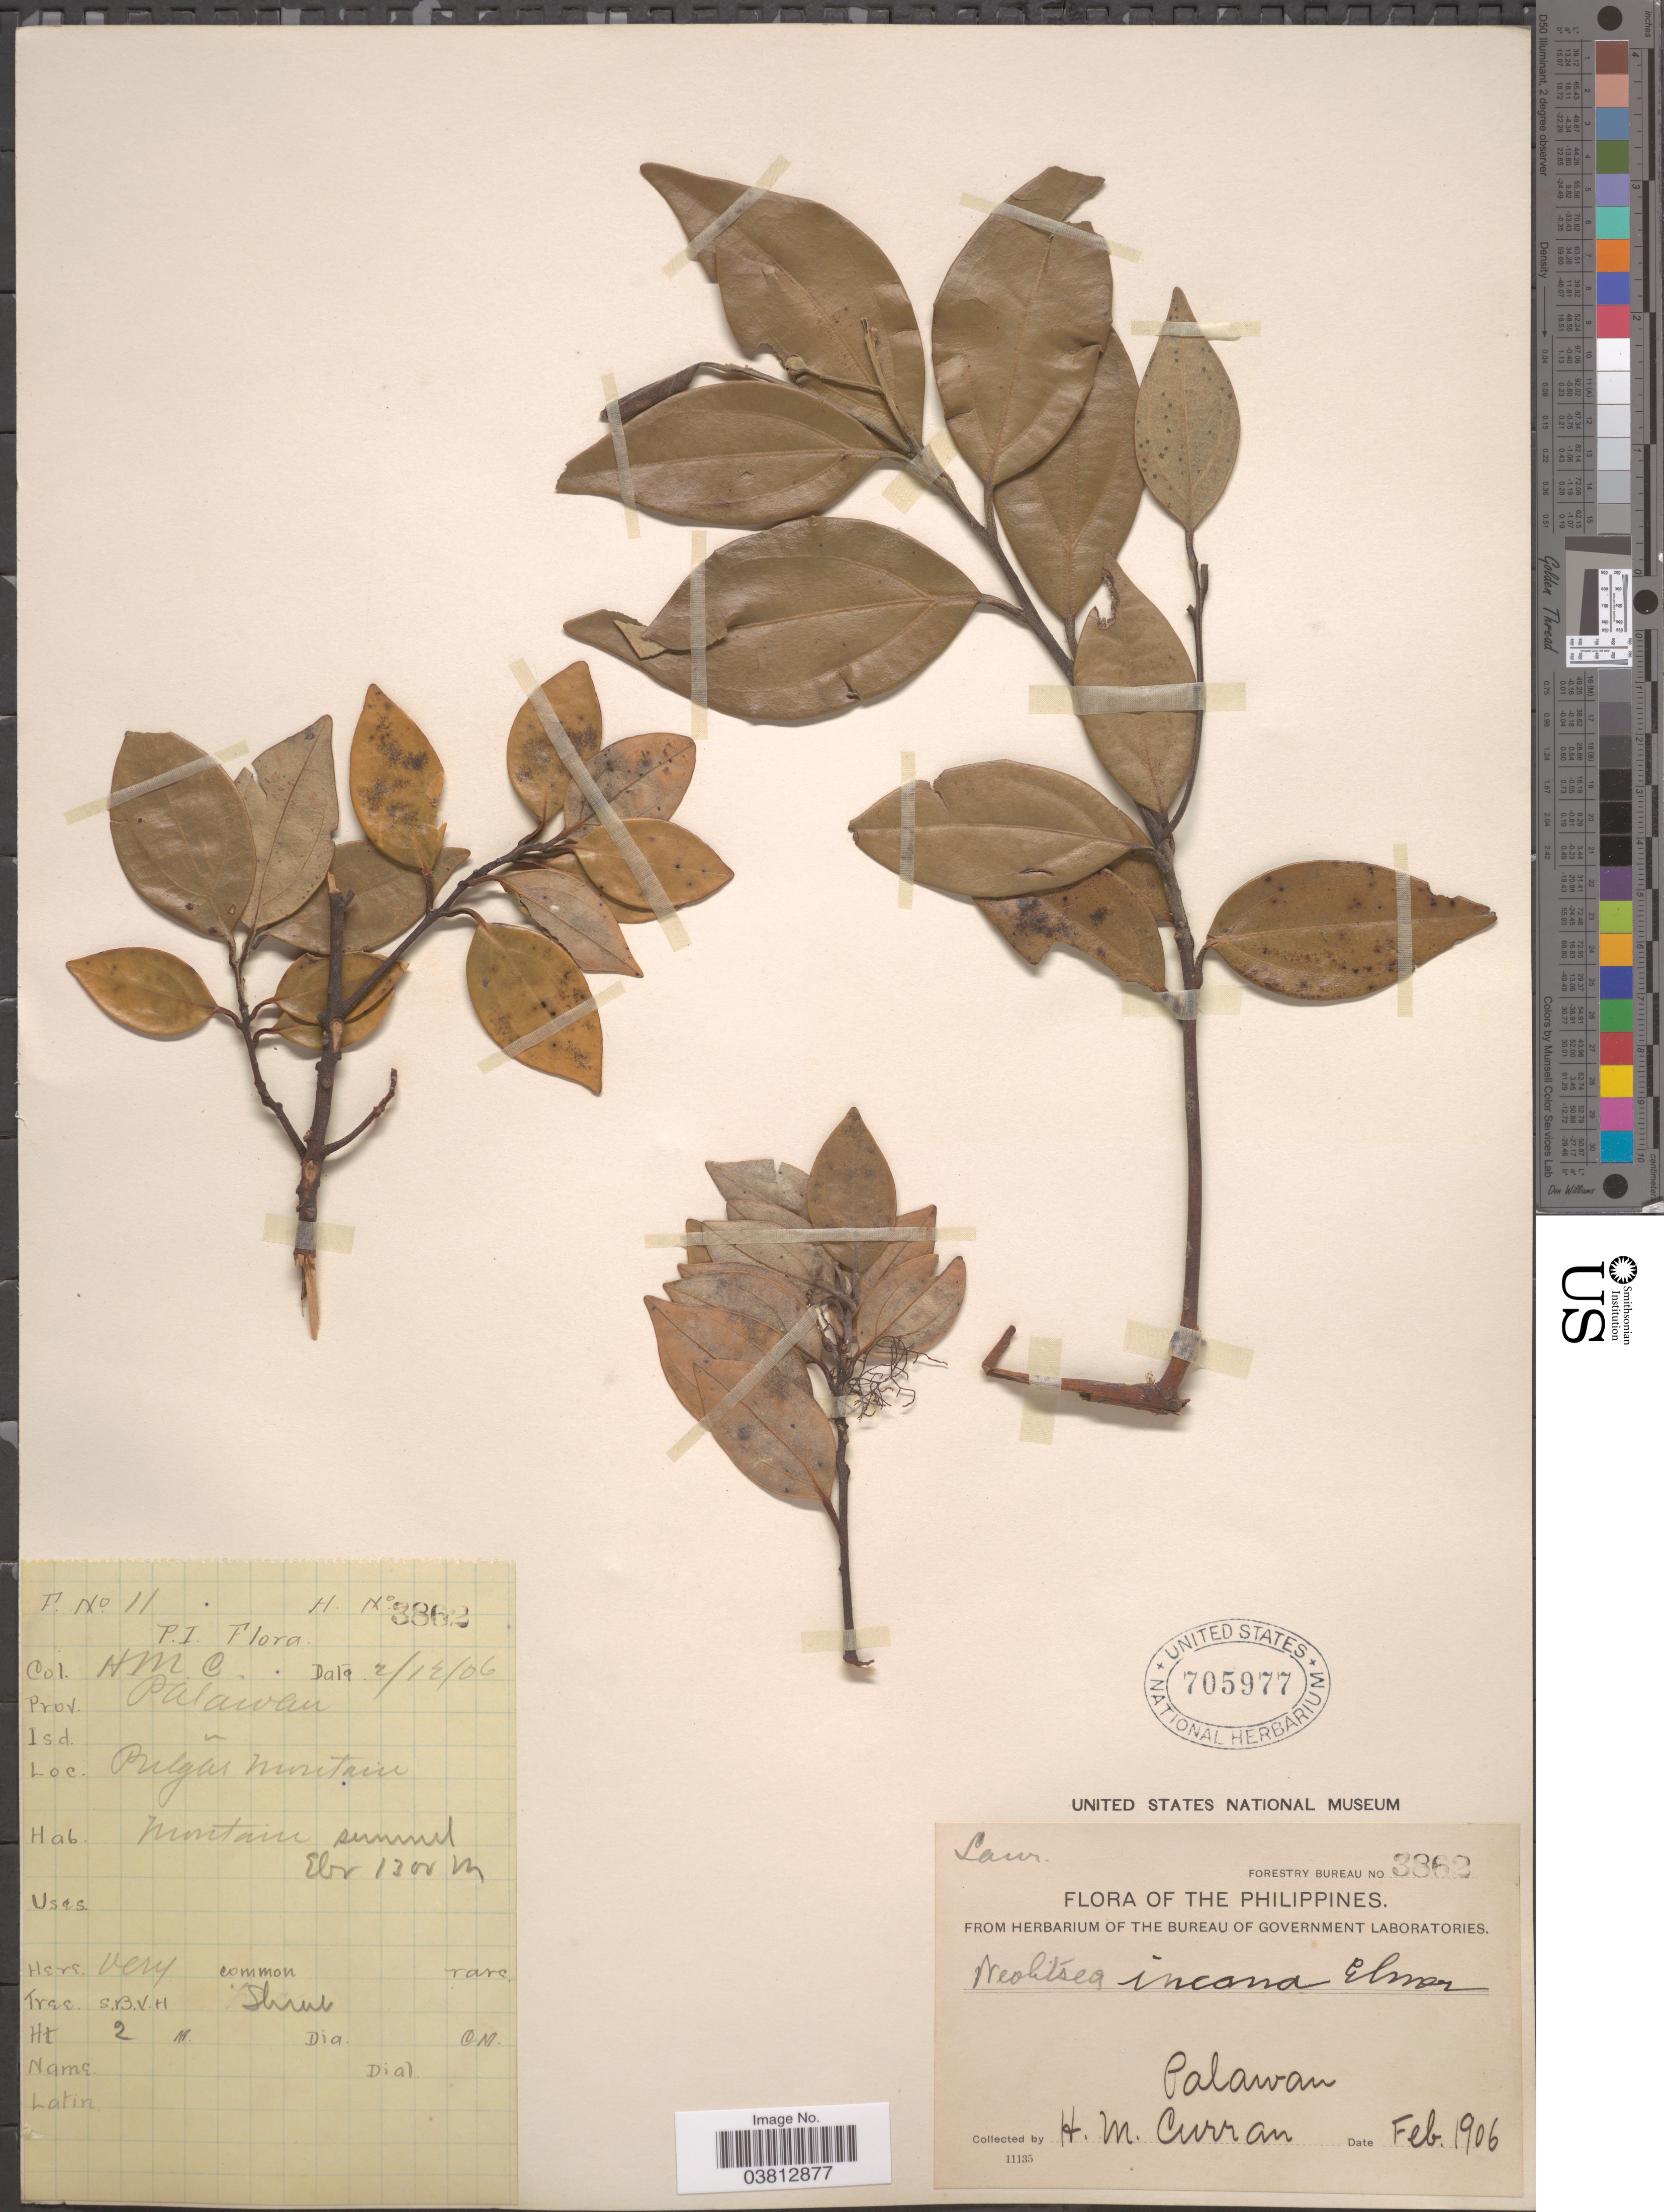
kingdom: Plantae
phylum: Tracheophyta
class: Magnoliopsida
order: Laurales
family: Lauraceae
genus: Neolitsea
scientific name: Neolitsea incana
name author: Elmer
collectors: H. M. Curran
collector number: Forestry Bureau 3362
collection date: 1906-02-12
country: Philippines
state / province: Mimaropa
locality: Prov. Palawan. Pulgar mountain.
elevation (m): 1300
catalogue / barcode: US 705977